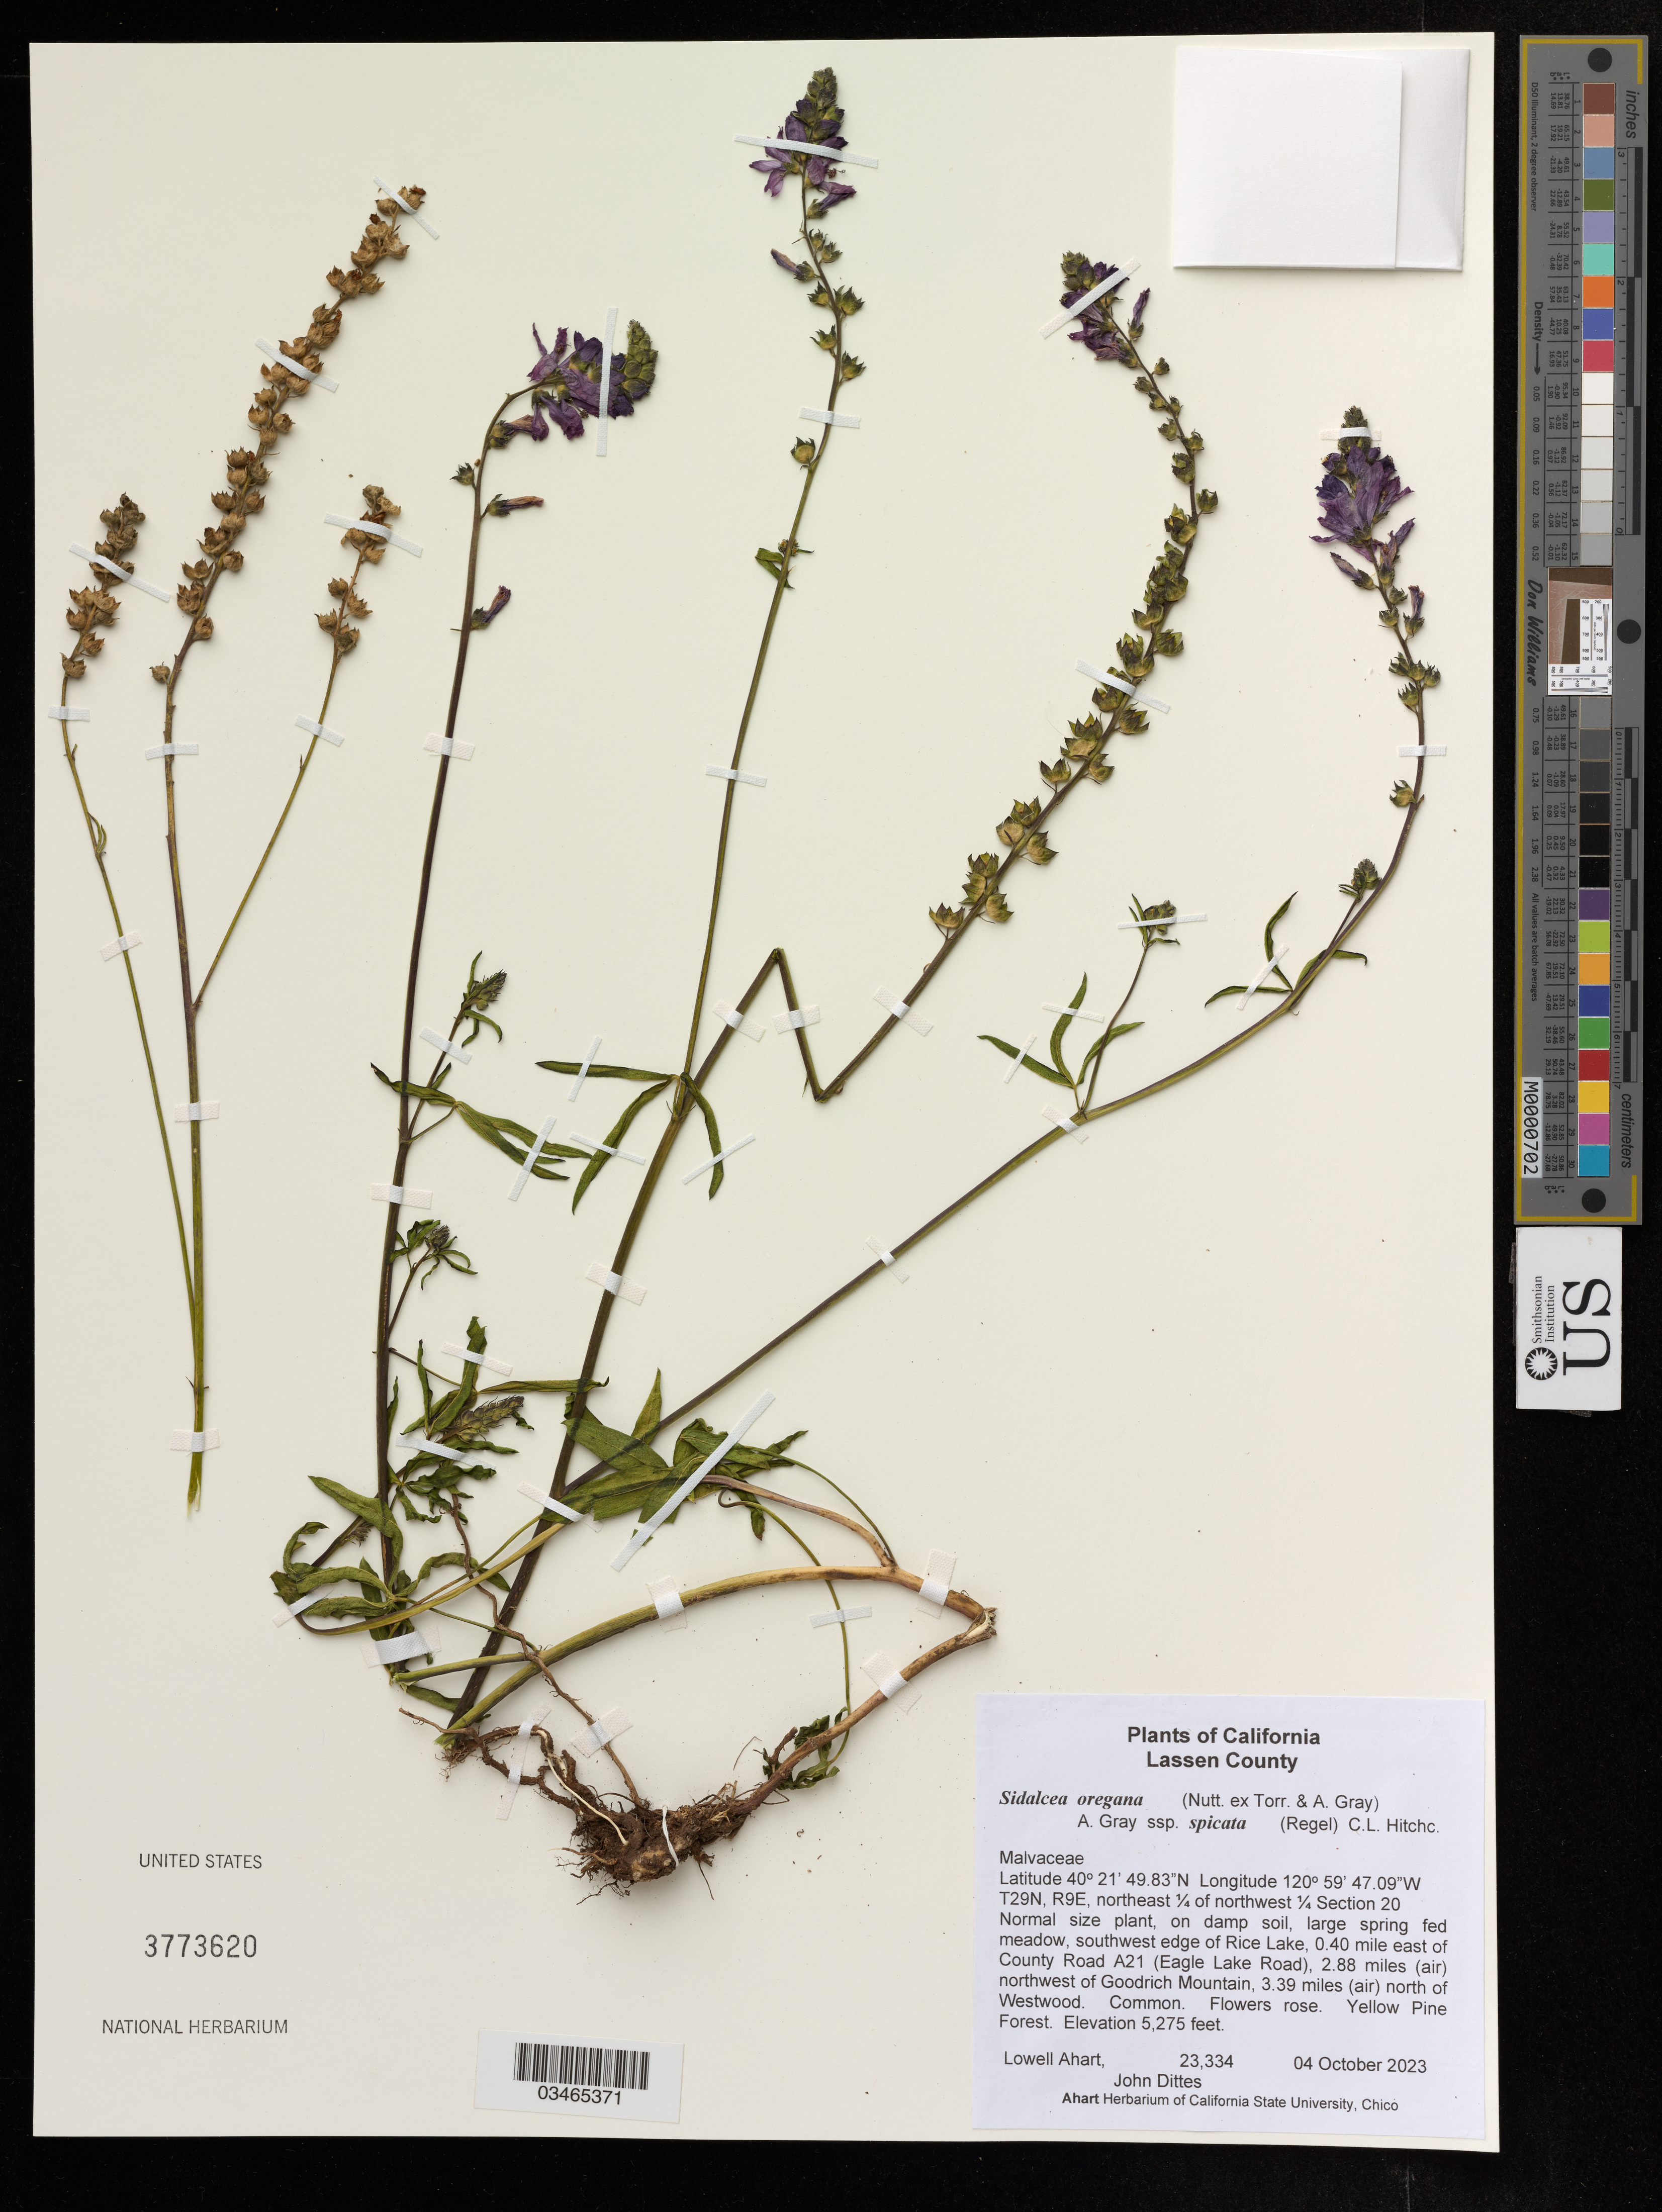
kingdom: Plantae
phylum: Tracheophyta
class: Magnoliopsida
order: Malvales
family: Malvaceae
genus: Sidalcea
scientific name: Sidalcea oregana subsp. spicata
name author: (Nutt. ex Torr. & A. Gray) A. Gray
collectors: L. Ahart & J. Dittes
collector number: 23334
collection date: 2023-10-04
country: United States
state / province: California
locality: Normal size plant, on damp soil, large spring fed meadow, southwest edge of Rice Lake, 0.40 mile east of County Road A21 (Eagle Lake Road), 2.88 miles (air) northwest of Goodrich Mountain, 3.39 miles (air) north of Westwood.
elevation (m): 1608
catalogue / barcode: US 3773620